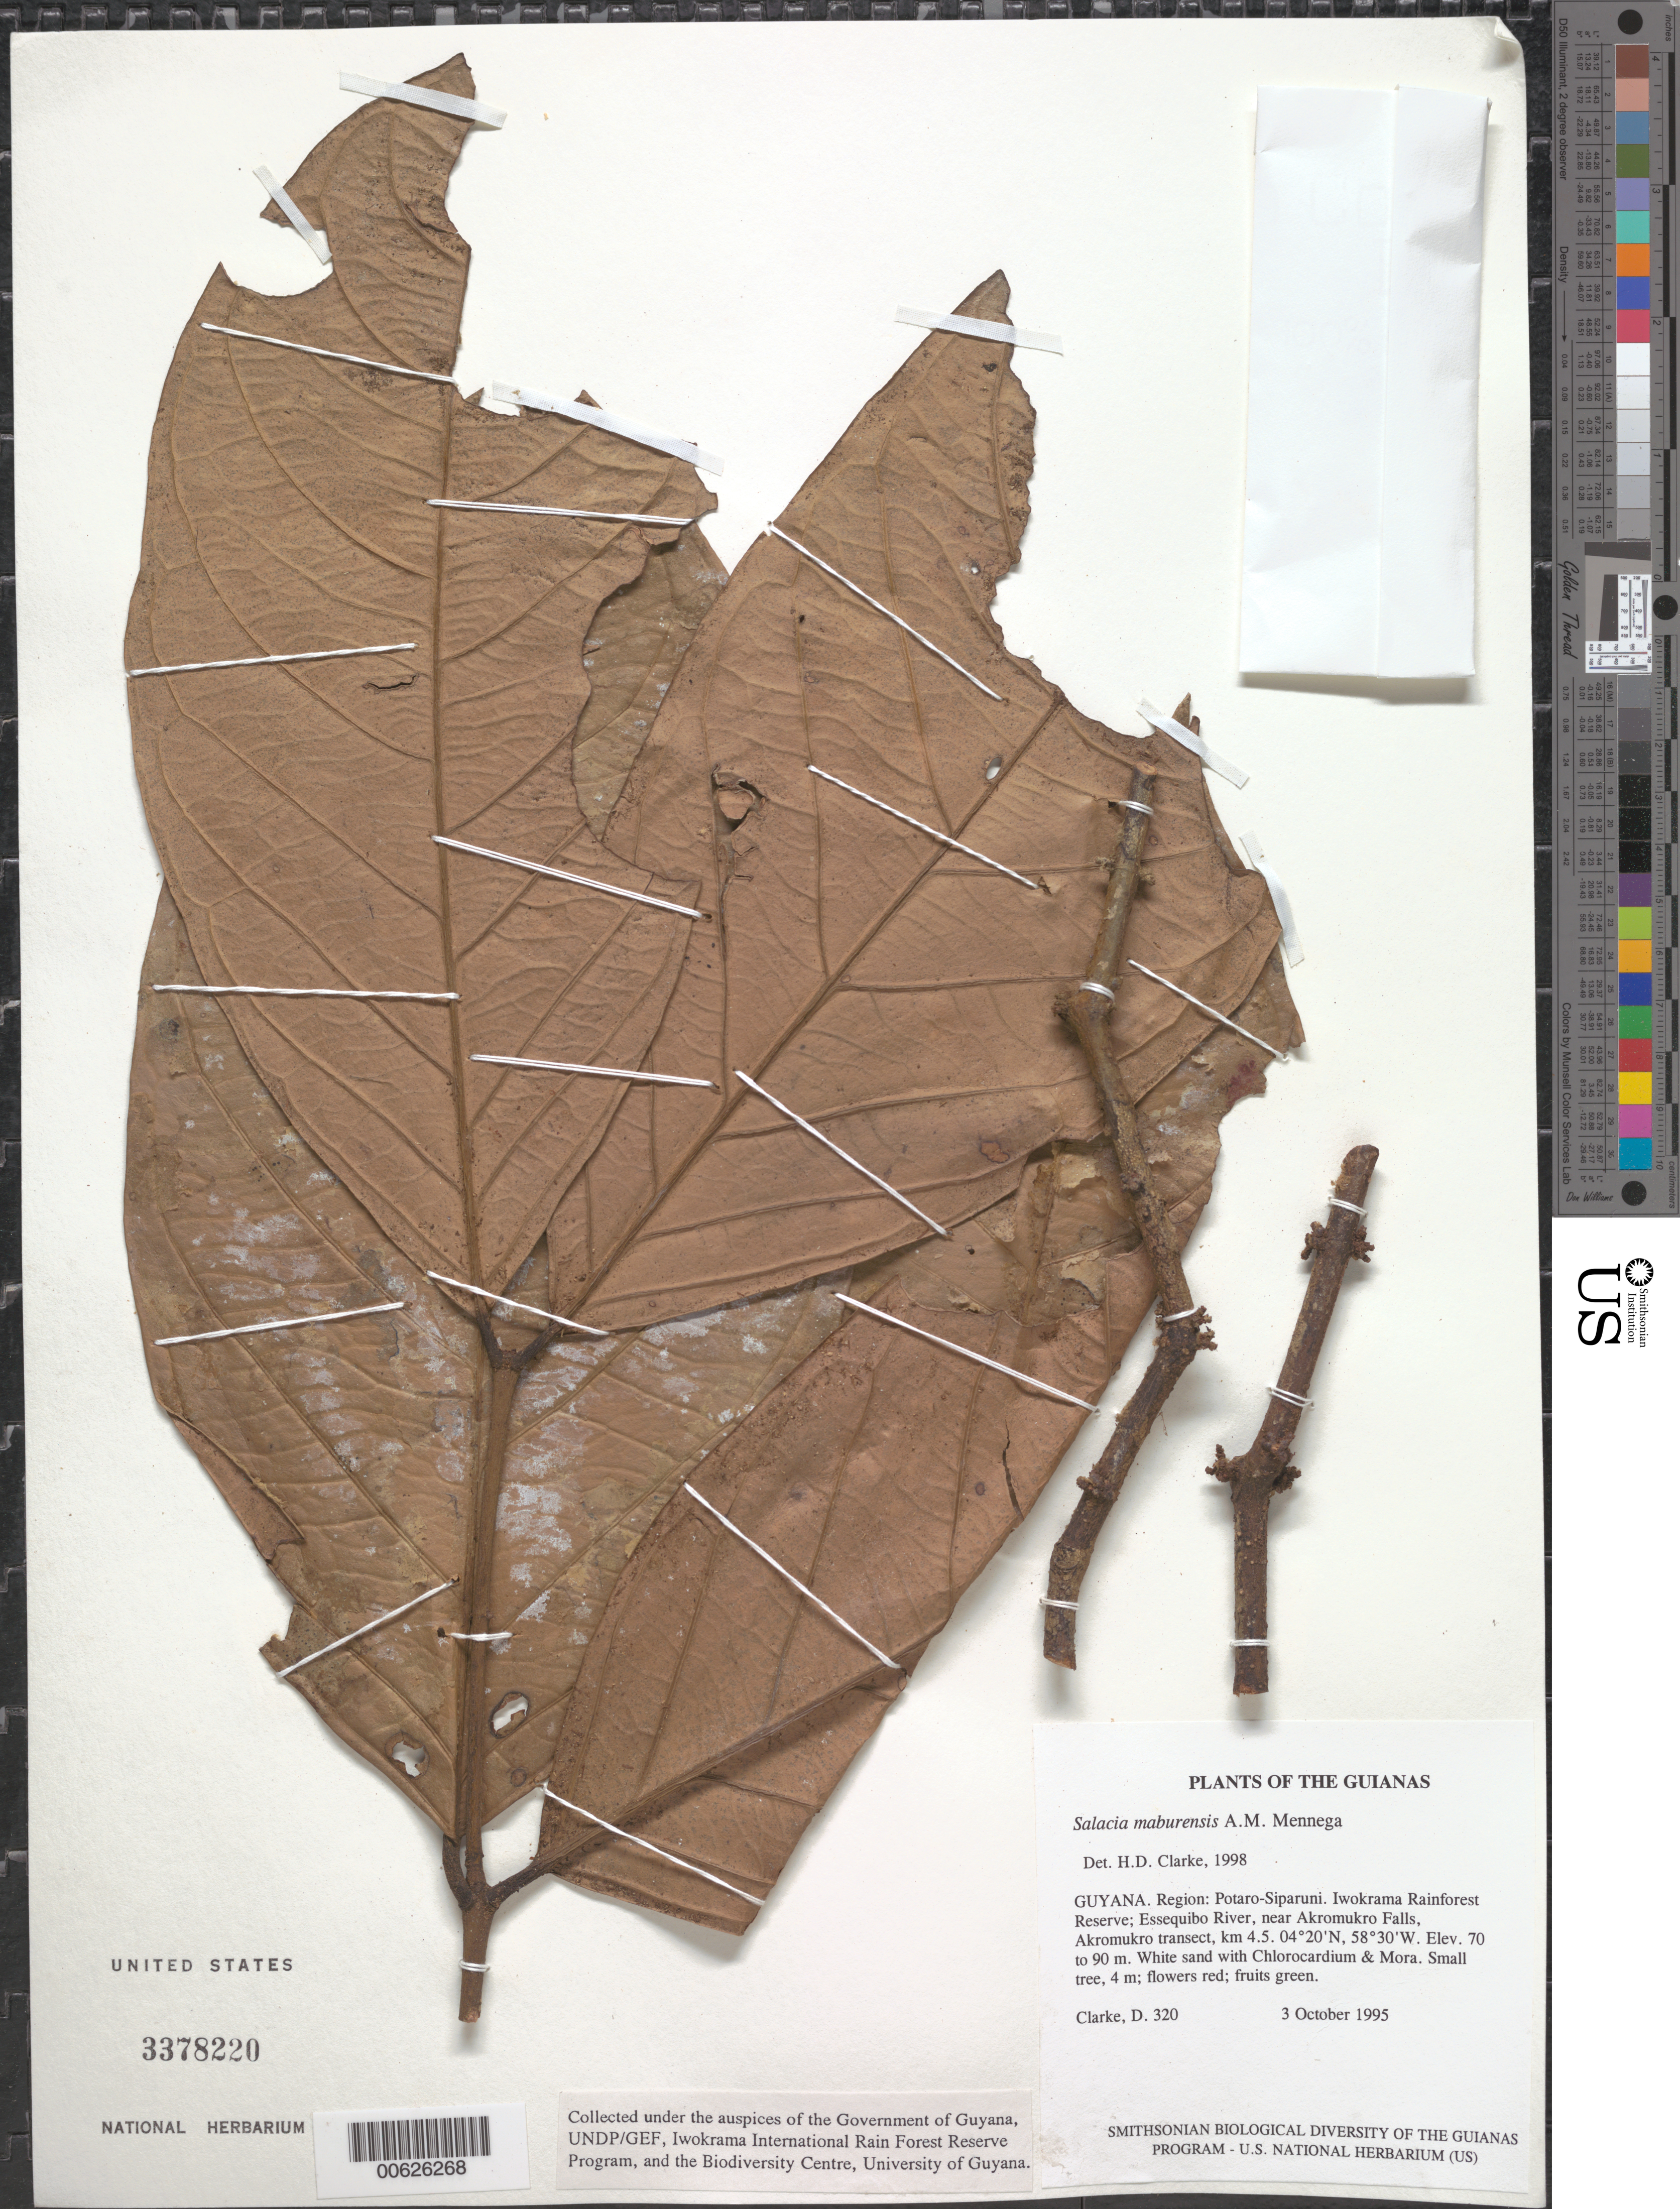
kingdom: Plantae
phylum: Tracheophyta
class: Magnoliopsida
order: Celastrales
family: Celastraceae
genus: Salacia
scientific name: Salacia maburensis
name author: Mennega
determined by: Clarke, H. D., University of North Carolina (Asheville)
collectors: H. D. Clarke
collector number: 320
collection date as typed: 3 October 1995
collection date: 1995-10-03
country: Guyana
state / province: Potaro-Siparuni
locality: Iwokrama Rainforest Reserve; Essequibo River, near Akromukro Falls, Akromukro transect, km 4.5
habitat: White sand with Chlorocardium & Mora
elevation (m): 70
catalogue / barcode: US 3378220